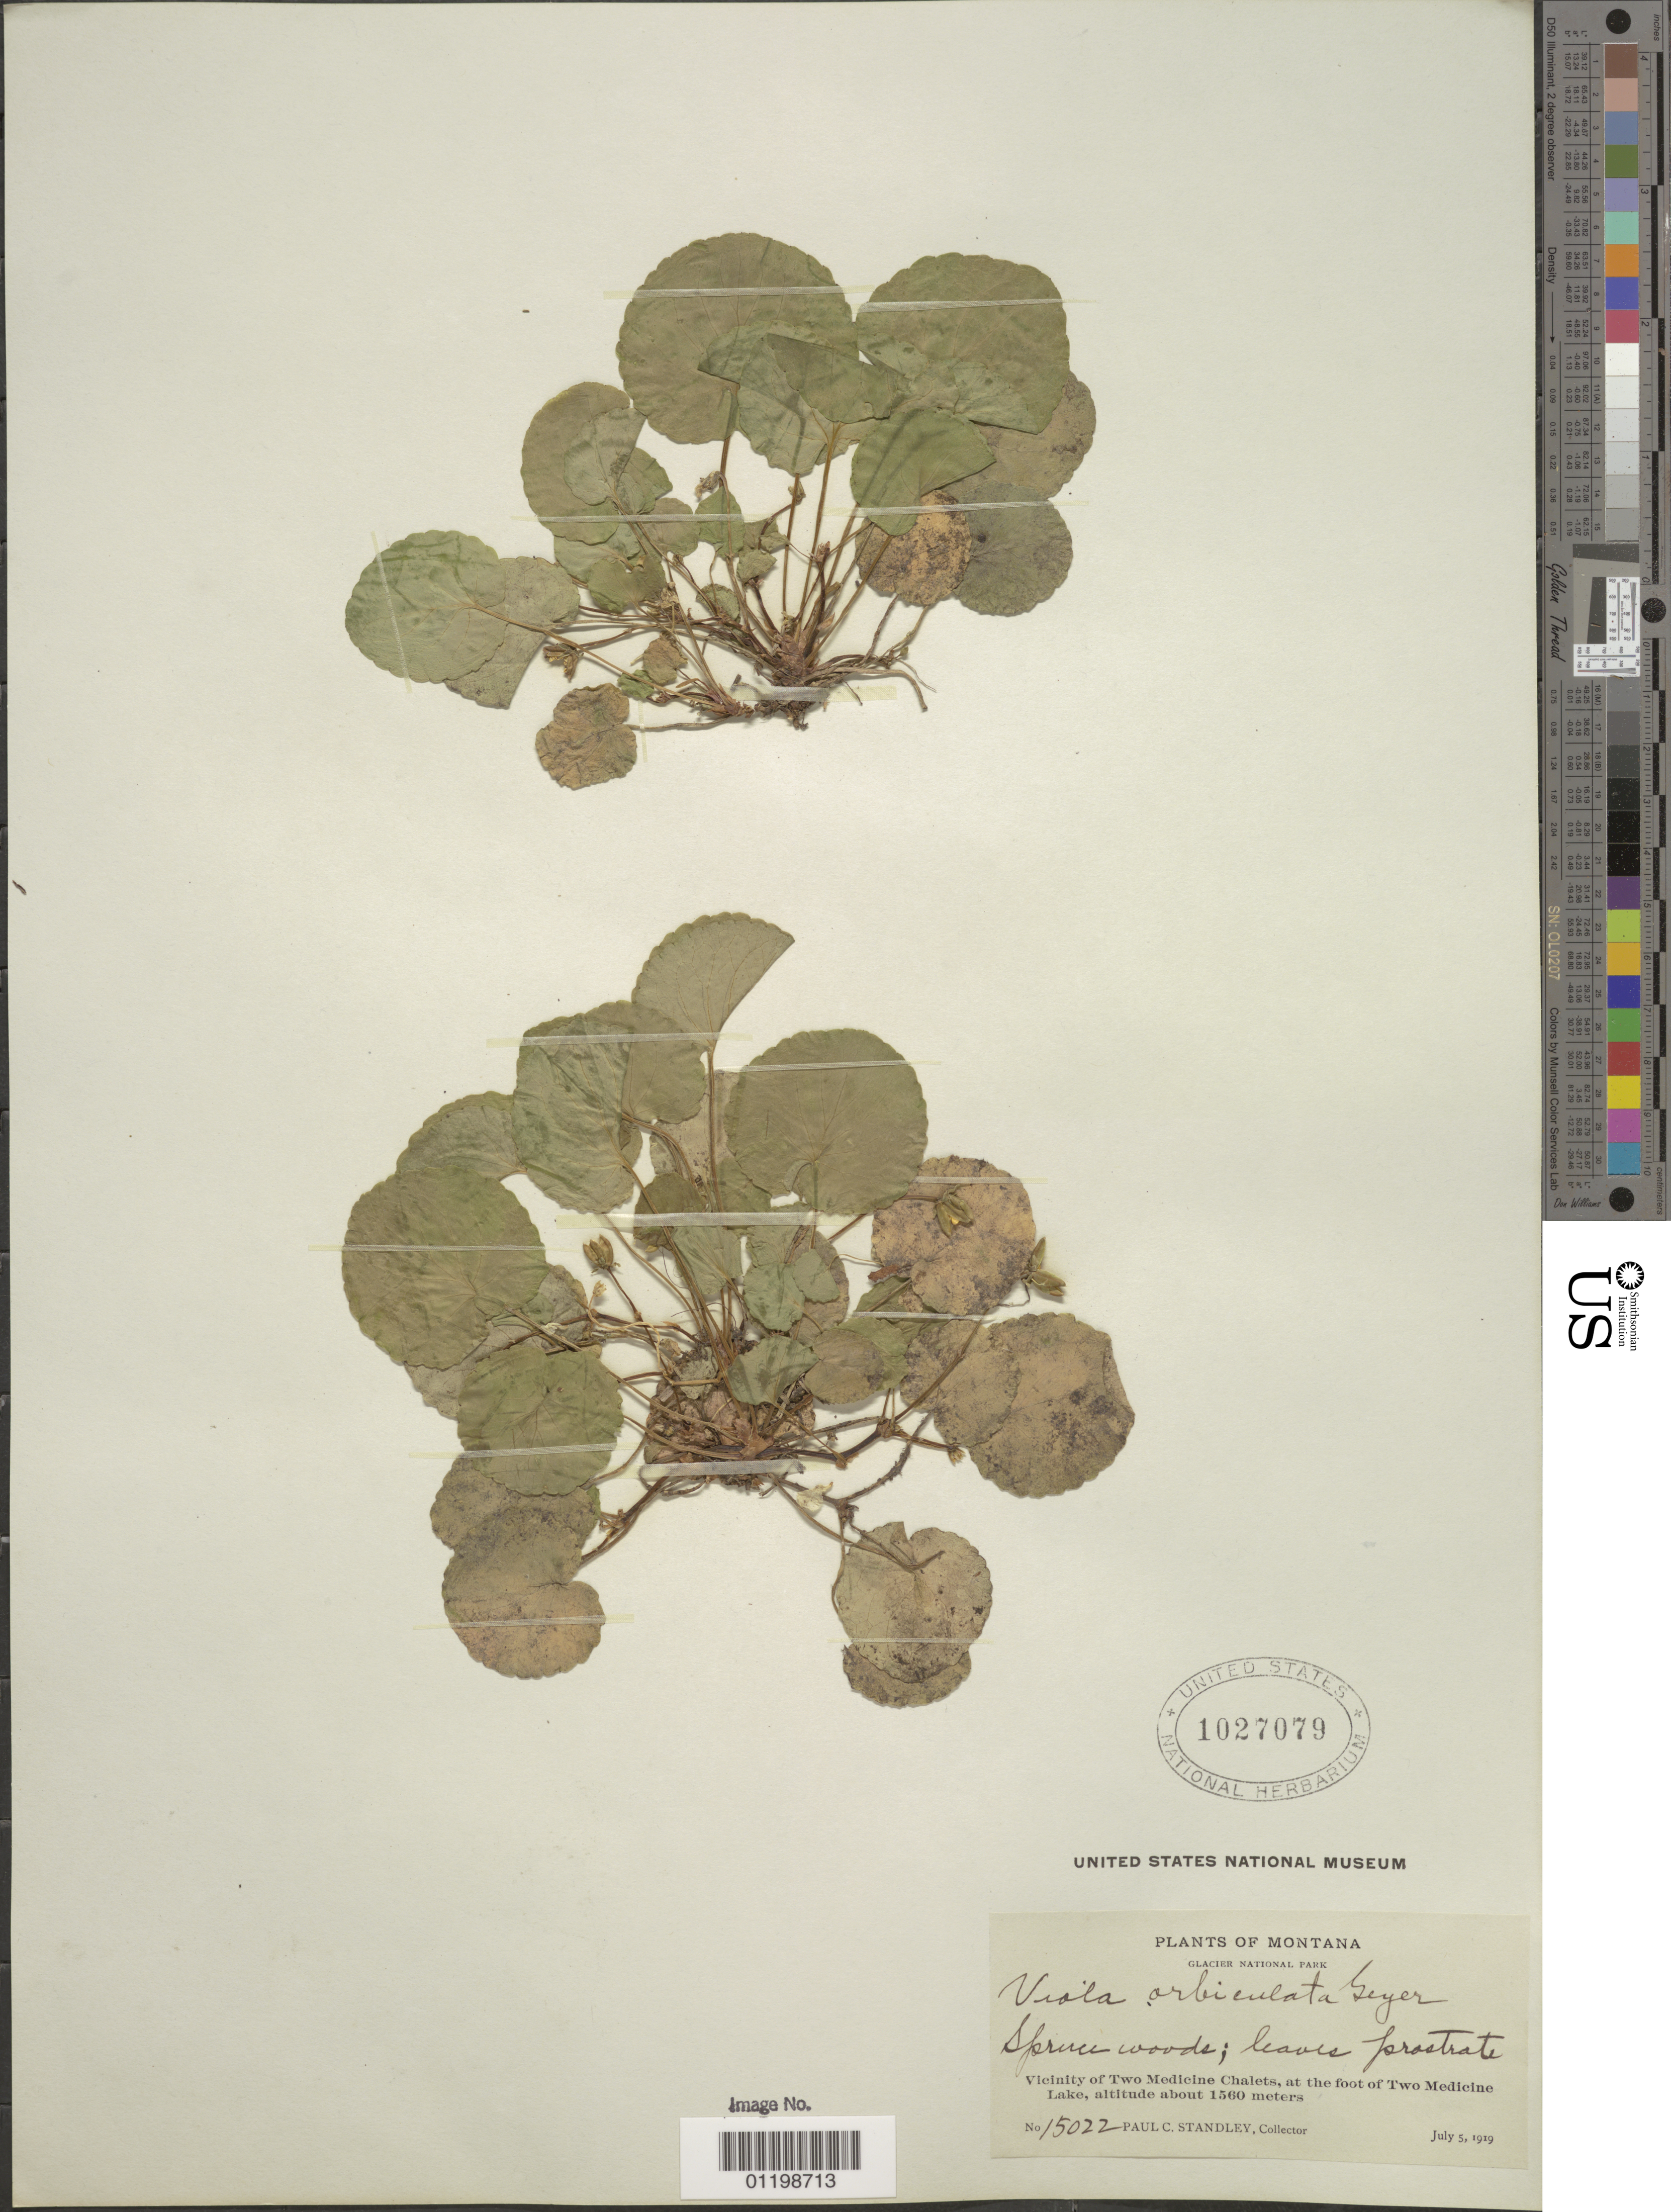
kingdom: Plantae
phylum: Tracheophyta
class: Magnoliopsida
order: Malpighiales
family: Violaceae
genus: Viola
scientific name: Viola orbiculata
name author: Geyer ex Hook.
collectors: P. C. Standley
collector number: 15022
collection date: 1919-07-05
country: United States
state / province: Montana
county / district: Glacier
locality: Glacier National Park, vicinity of Two Medicine Chalets, at the foot of Two Medicine Lake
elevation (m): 1560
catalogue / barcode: US 1027079